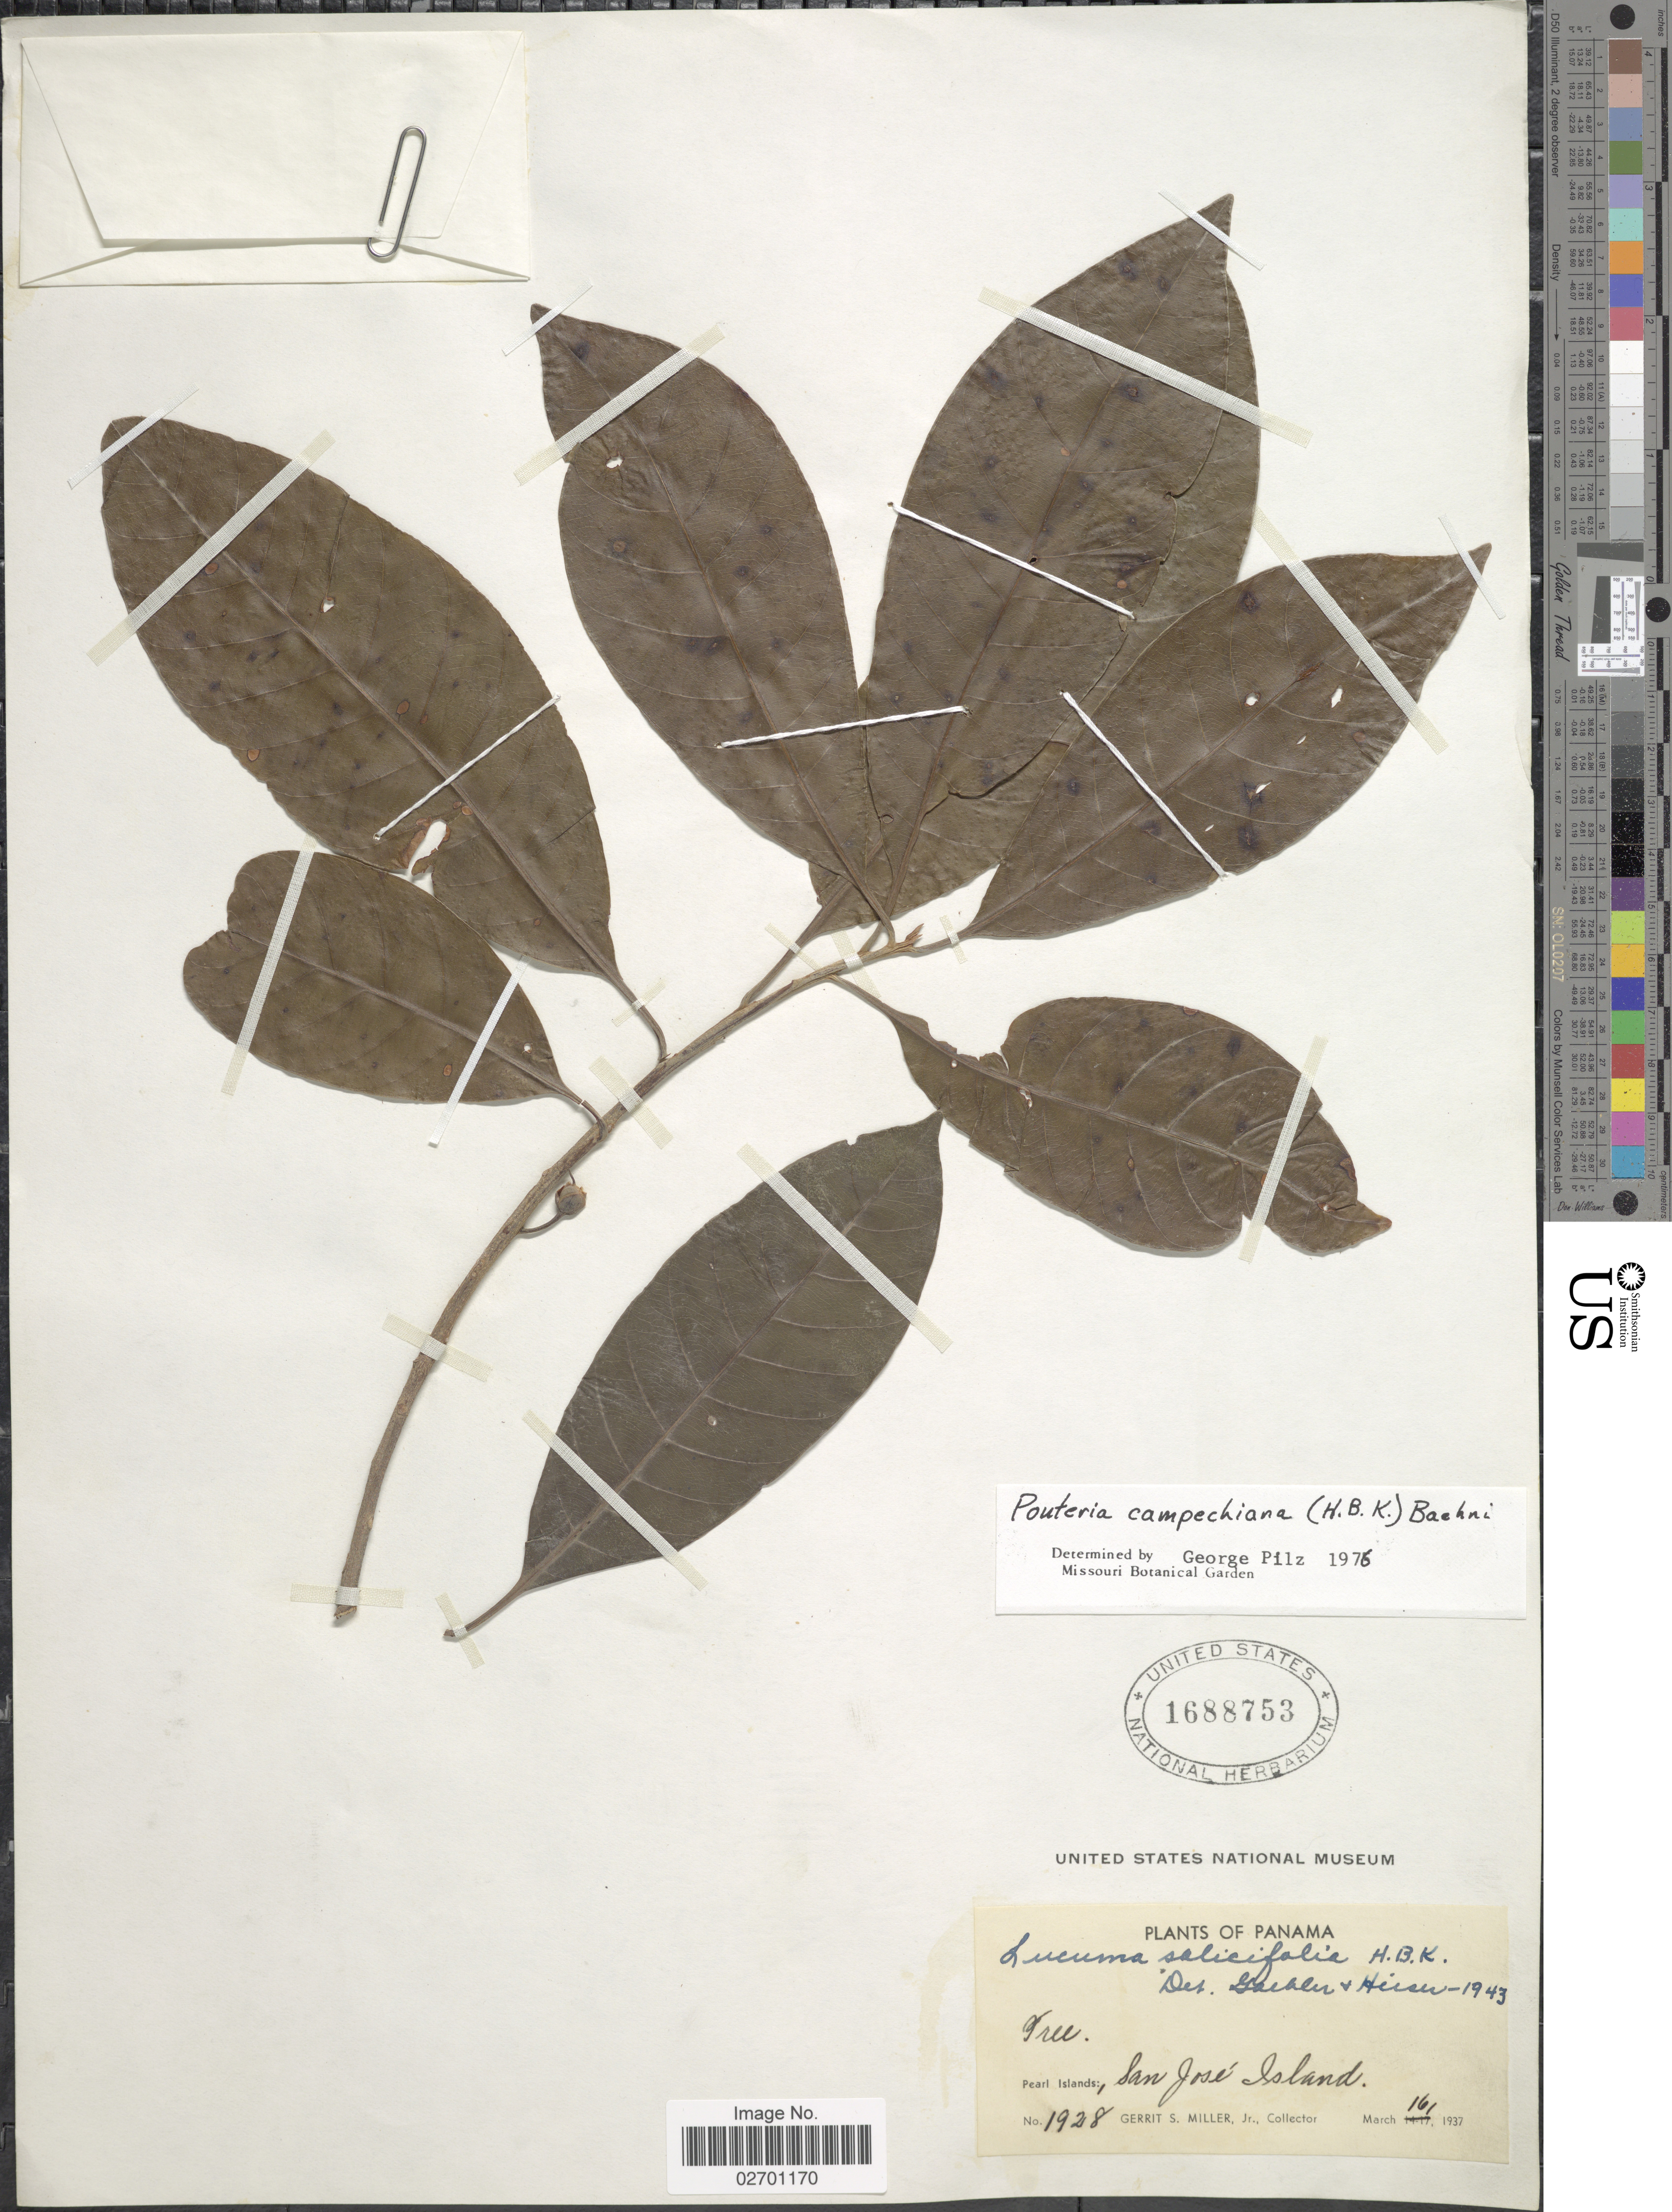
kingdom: Plantae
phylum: Tracheophyta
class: Magnoliopsida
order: Ericales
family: Sapotaceae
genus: Pouteria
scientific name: Pouteria campechiana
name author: (Kunth) Baehni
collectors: G. S. Miller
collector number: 1928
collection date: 1937-03-16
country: Panama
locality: Pearl Islands: San Jose Island.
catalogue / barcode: US 1688753